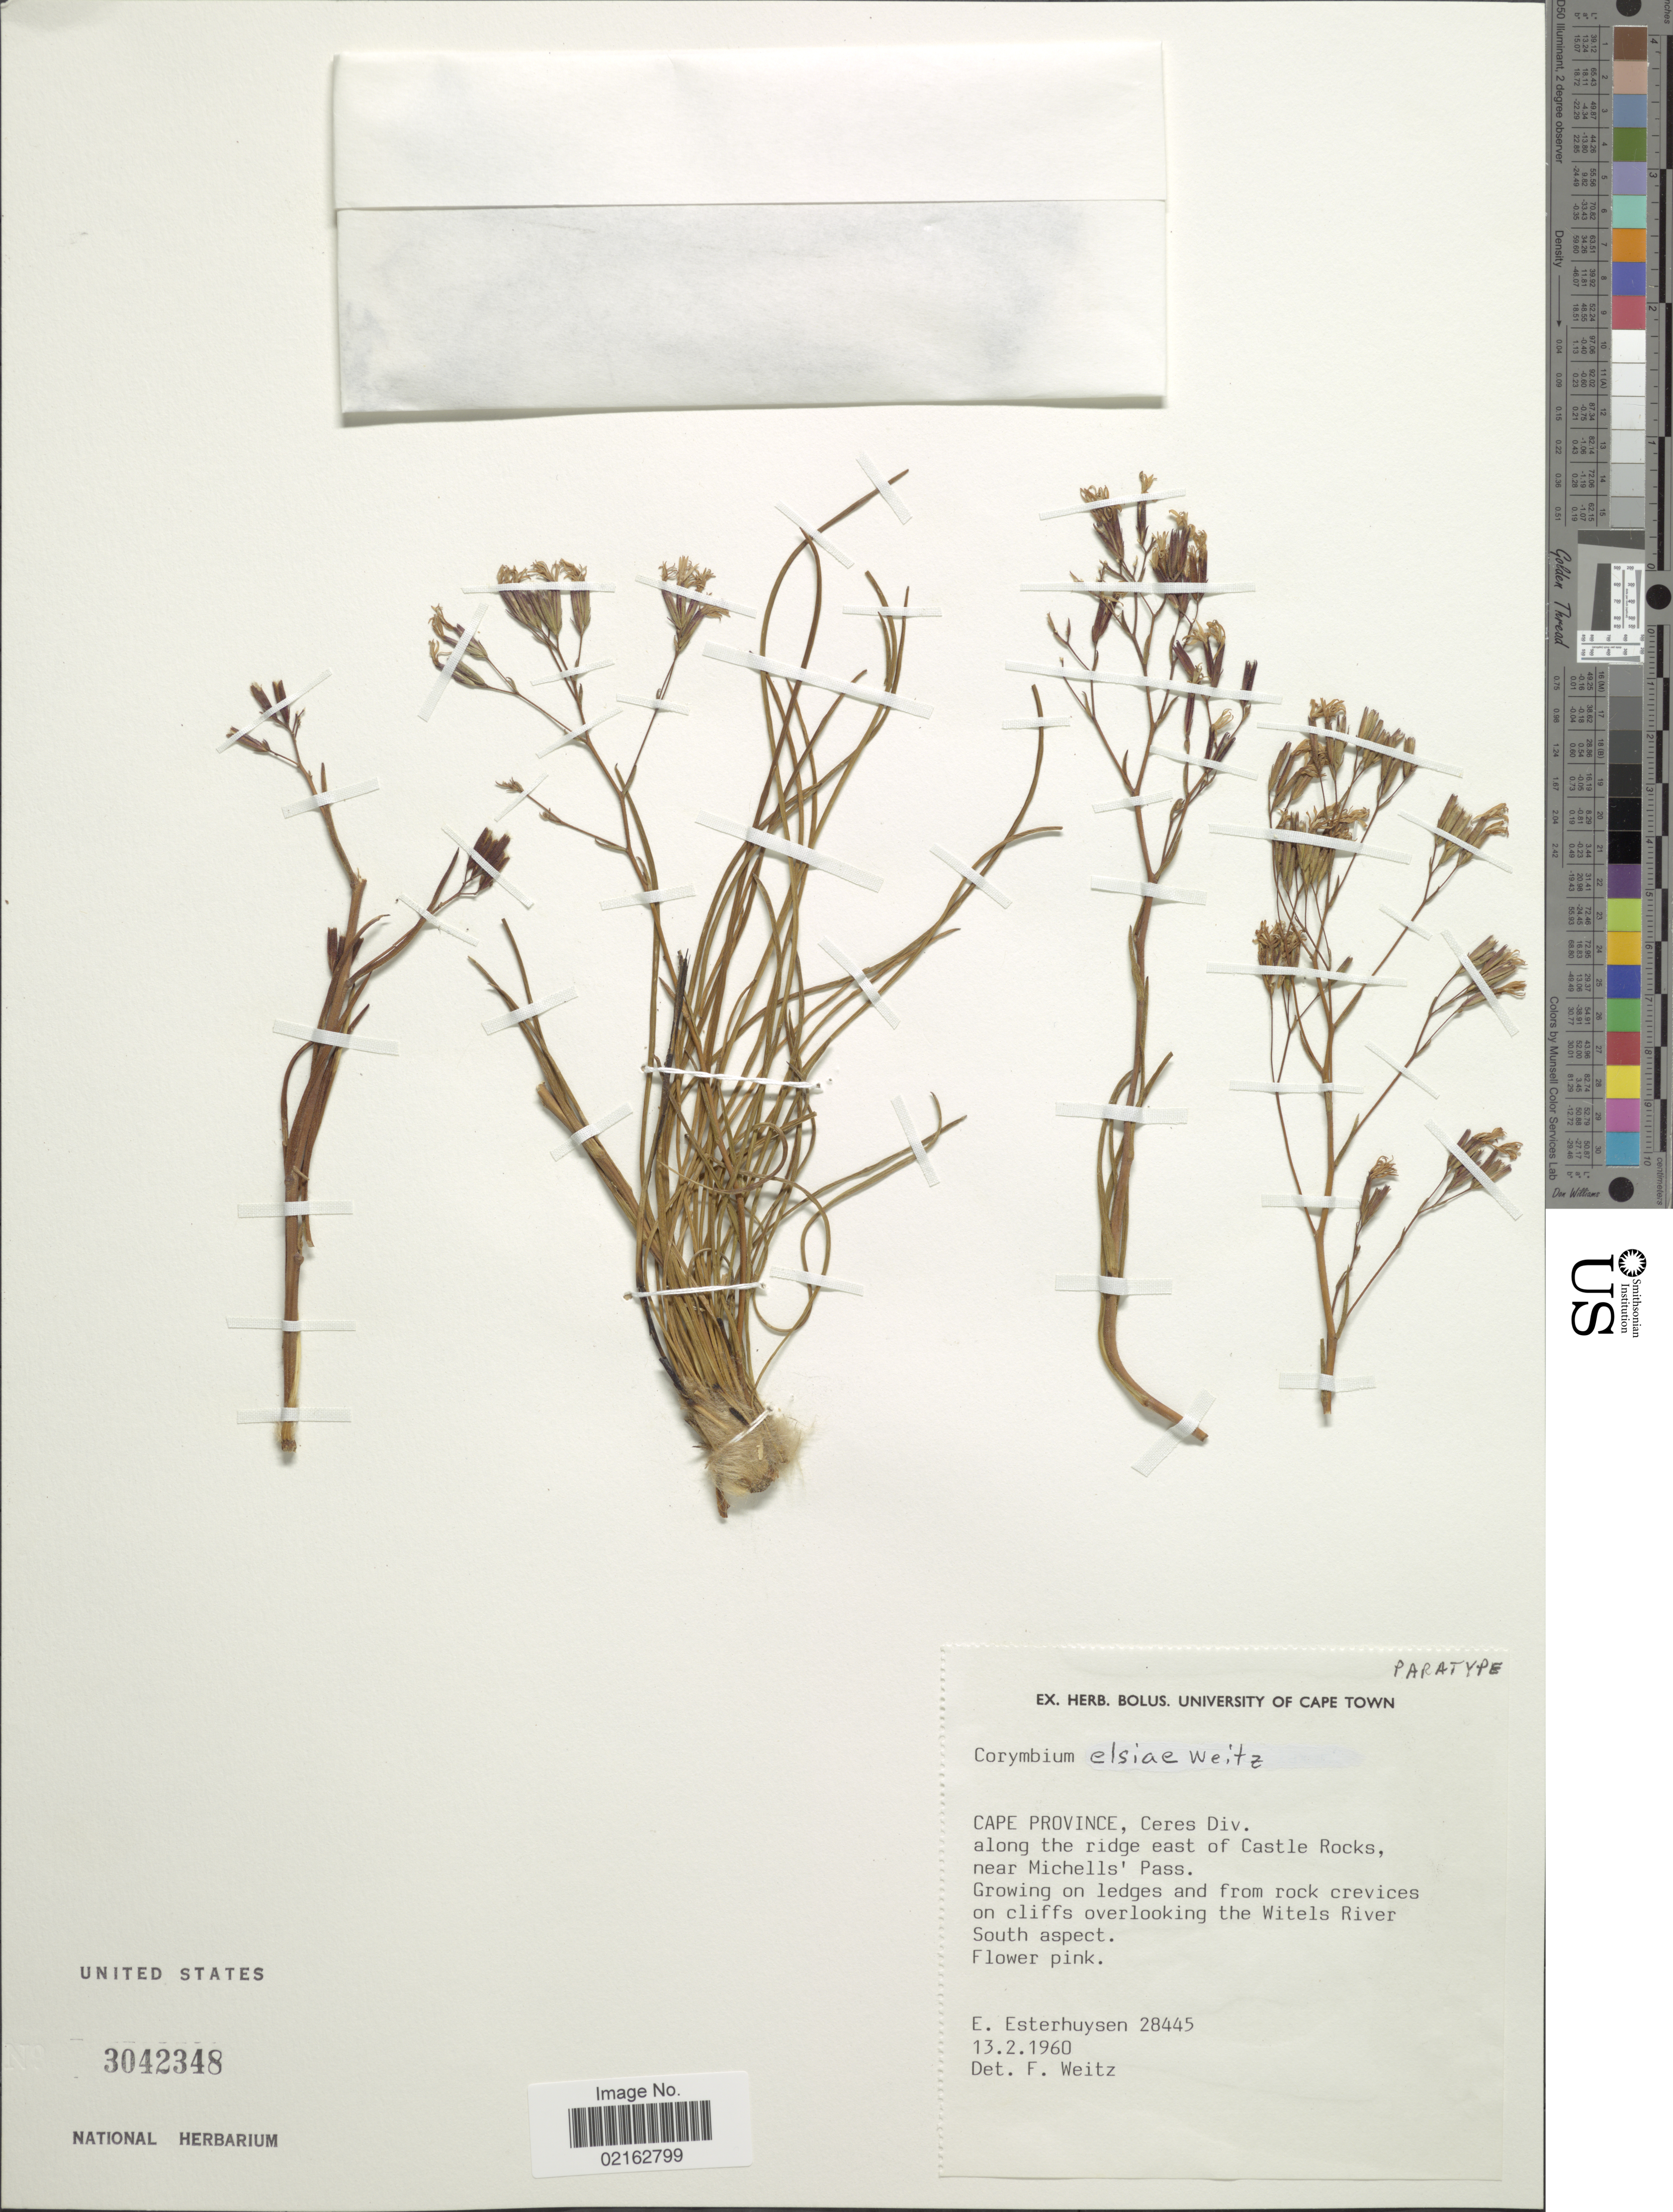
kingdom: Plantae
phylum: Tracheophyta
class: Magnoliopsida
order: Asterales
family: Asteraceae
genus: Corymbium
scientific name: Corymbium elsiae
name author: Weitz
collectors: E. E. Esterhuysen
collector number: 28445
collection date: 1960-02-13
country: South Africa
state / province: Western Cape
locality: Cape Province, Ceres Div. along the ridge east of Castle Rocks, near Michell's Pass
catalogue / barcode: US 3042348